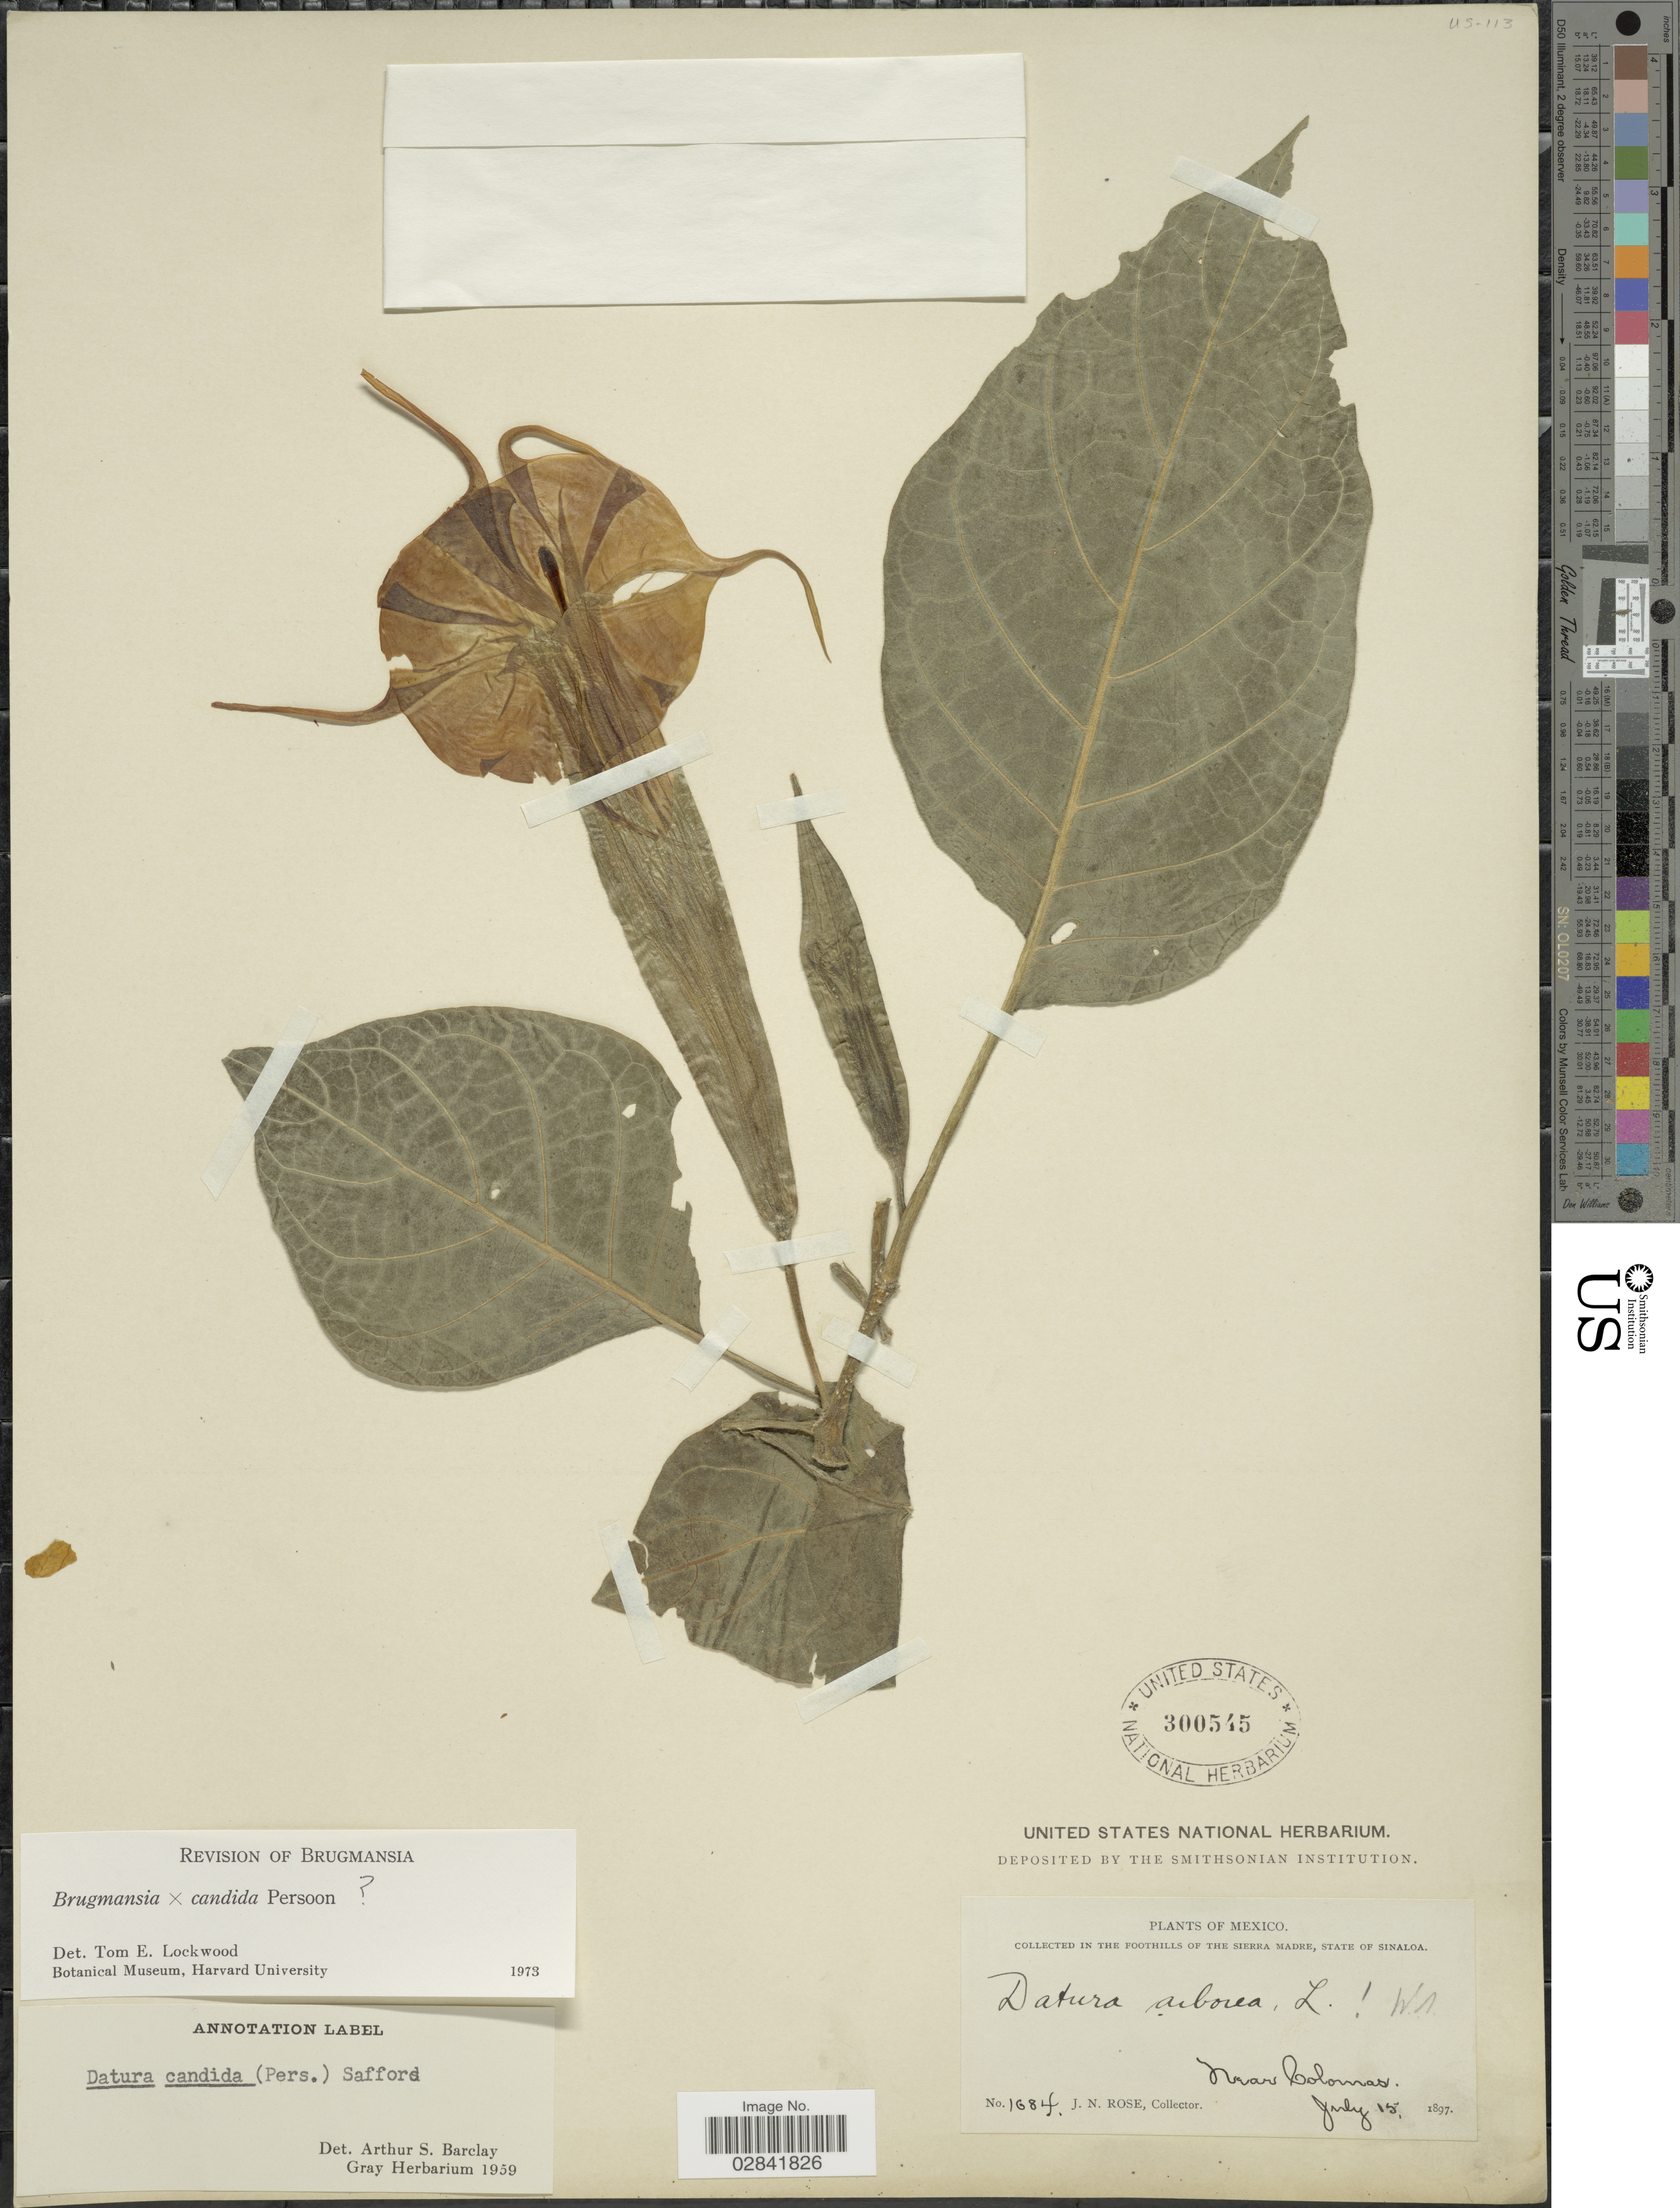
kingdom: Plantae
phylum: Tracheophyta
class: Magnoliopsida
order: Solanales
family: Solanaceae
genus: Brugmansia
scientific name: Brugmansia x candida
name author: Pers.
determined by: Lockwood, T. E.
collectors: J. N. Rose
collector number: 1684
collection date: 1897-07-15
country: Mexico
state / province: Sinaloa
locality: Collectes in the foothills of the Sierra Madre, Near Colomas.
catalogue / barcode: US 300545